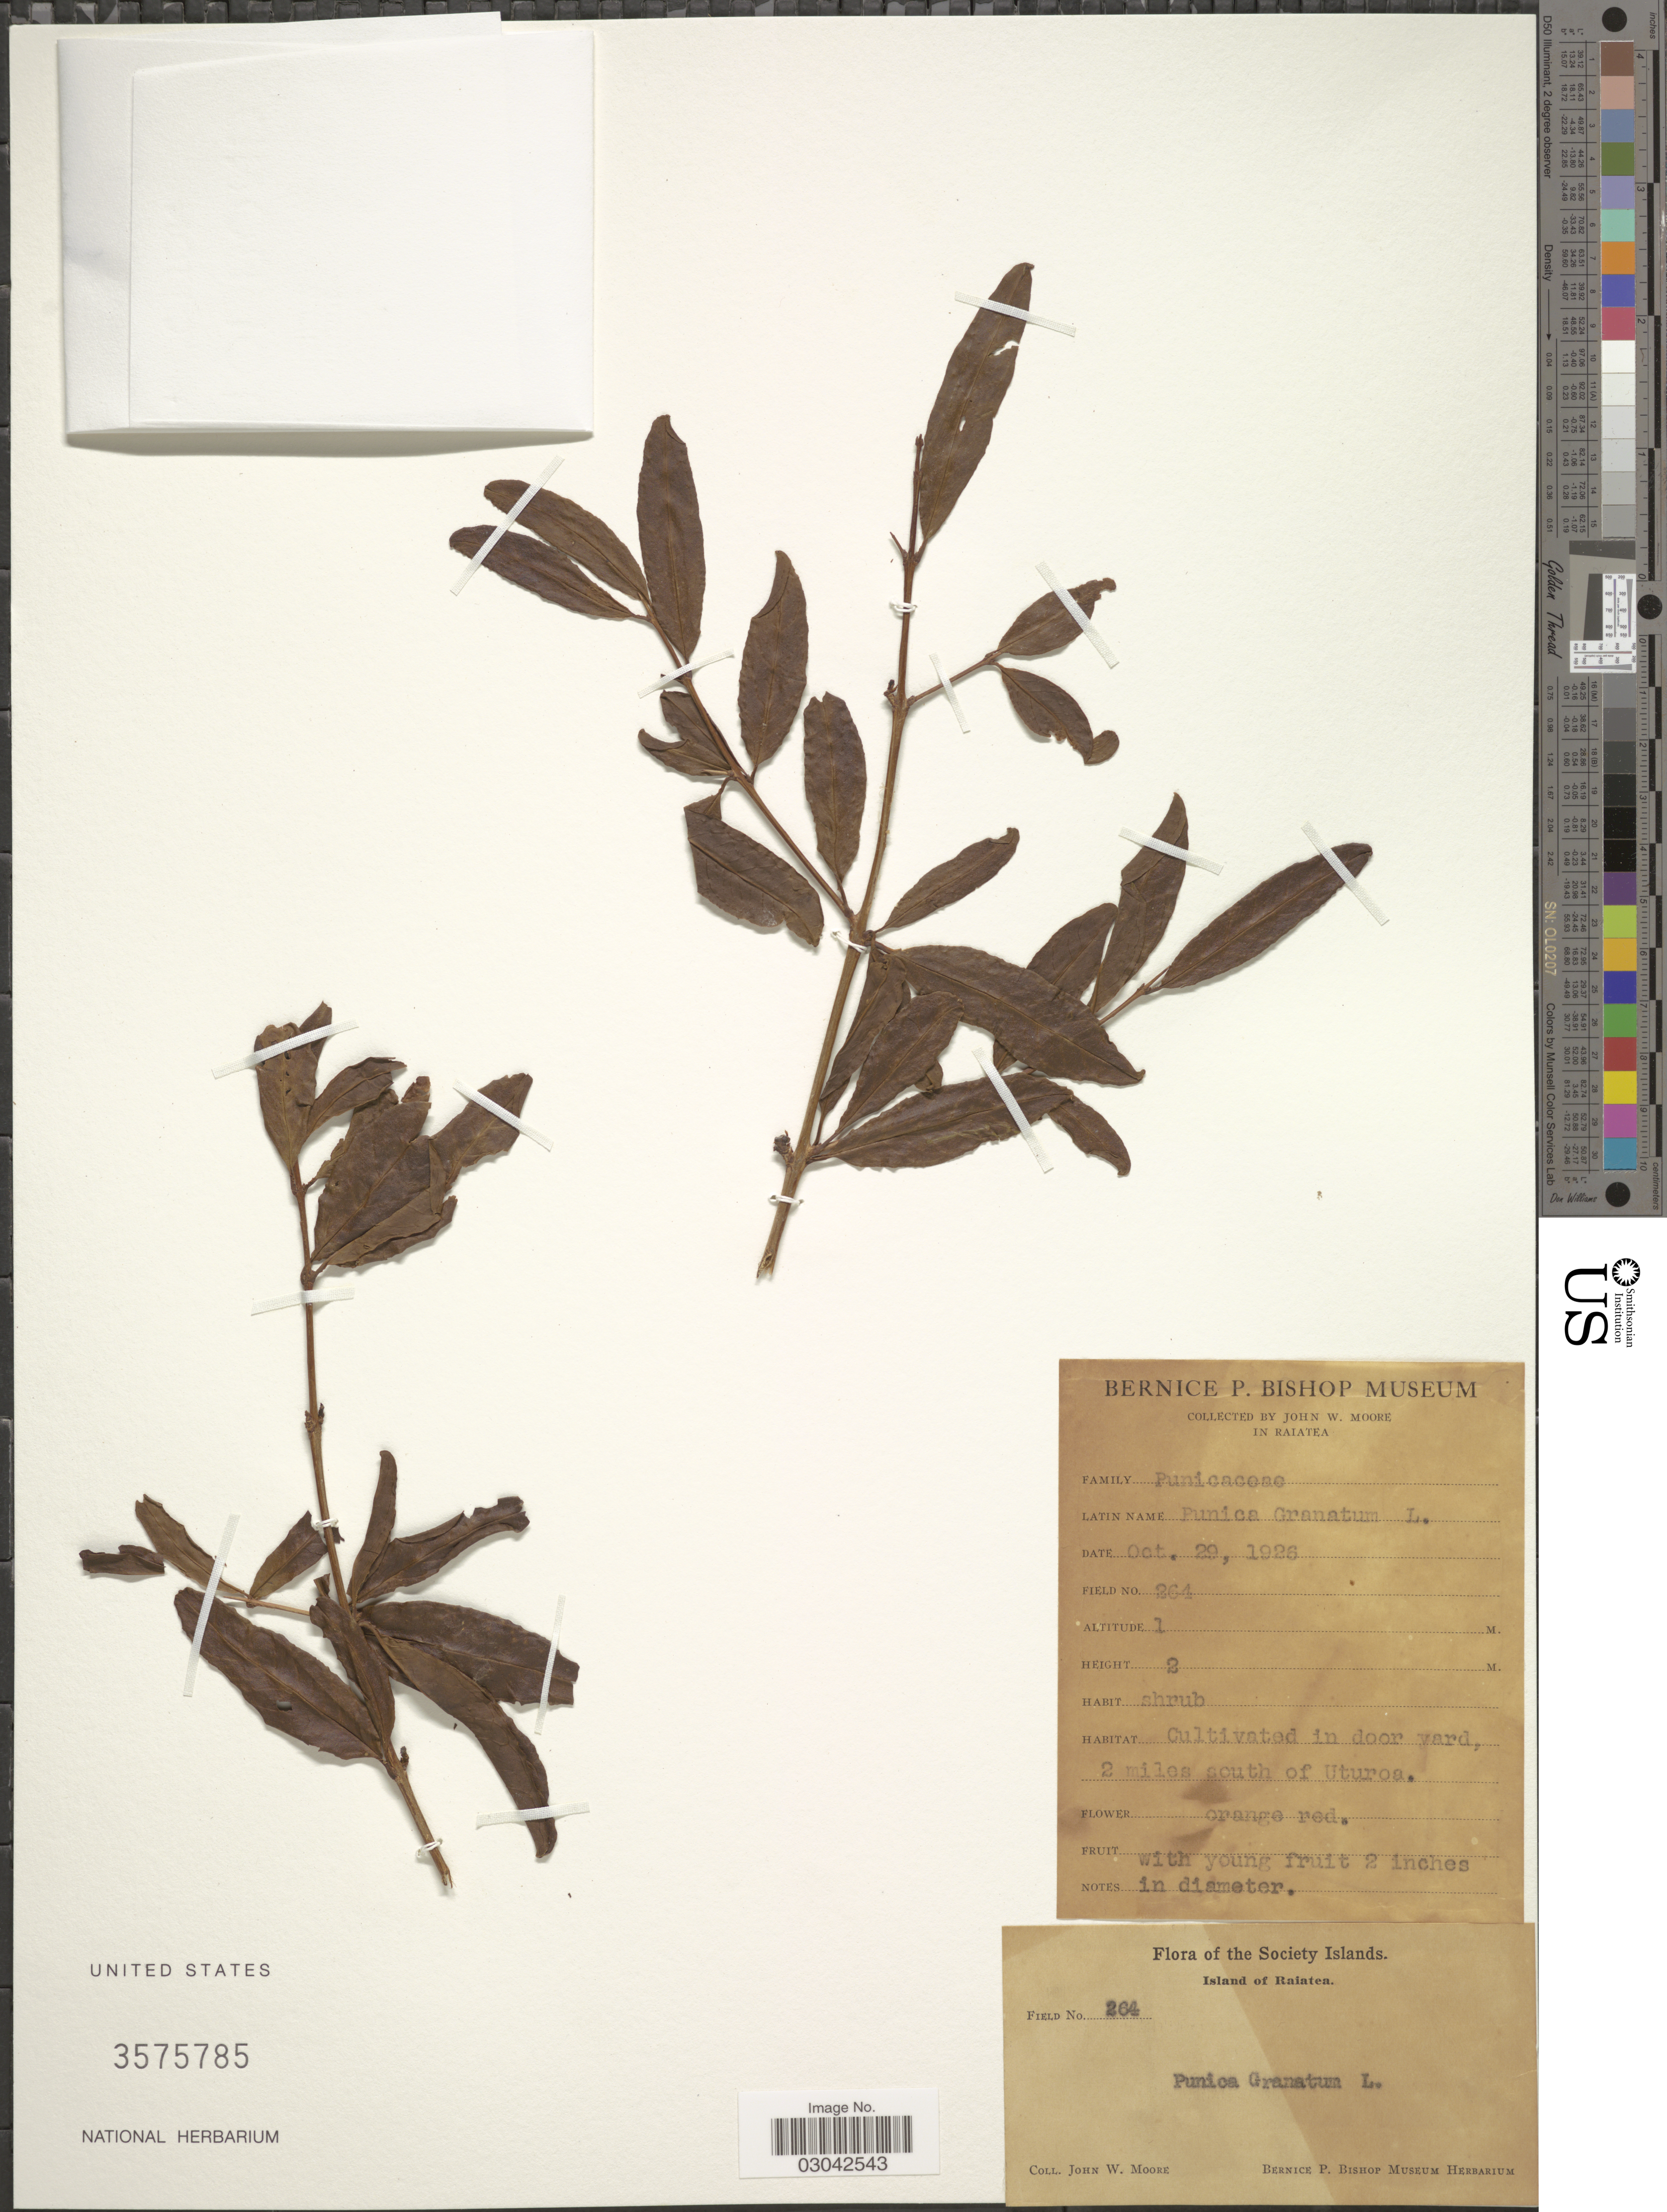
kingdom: Plantae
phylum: Tracheophyta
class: Magnoliopsida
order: Myrtales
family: Lythraceae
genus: Punica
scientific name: Punica granatum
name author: L.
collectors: J. Moore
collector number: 264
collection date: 1926-10-29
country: French Polynesia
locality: Society Islands. Island of Raiatea. In door yard, 2 miles south of Uturoa.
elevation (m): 1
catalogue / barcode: US 3575785